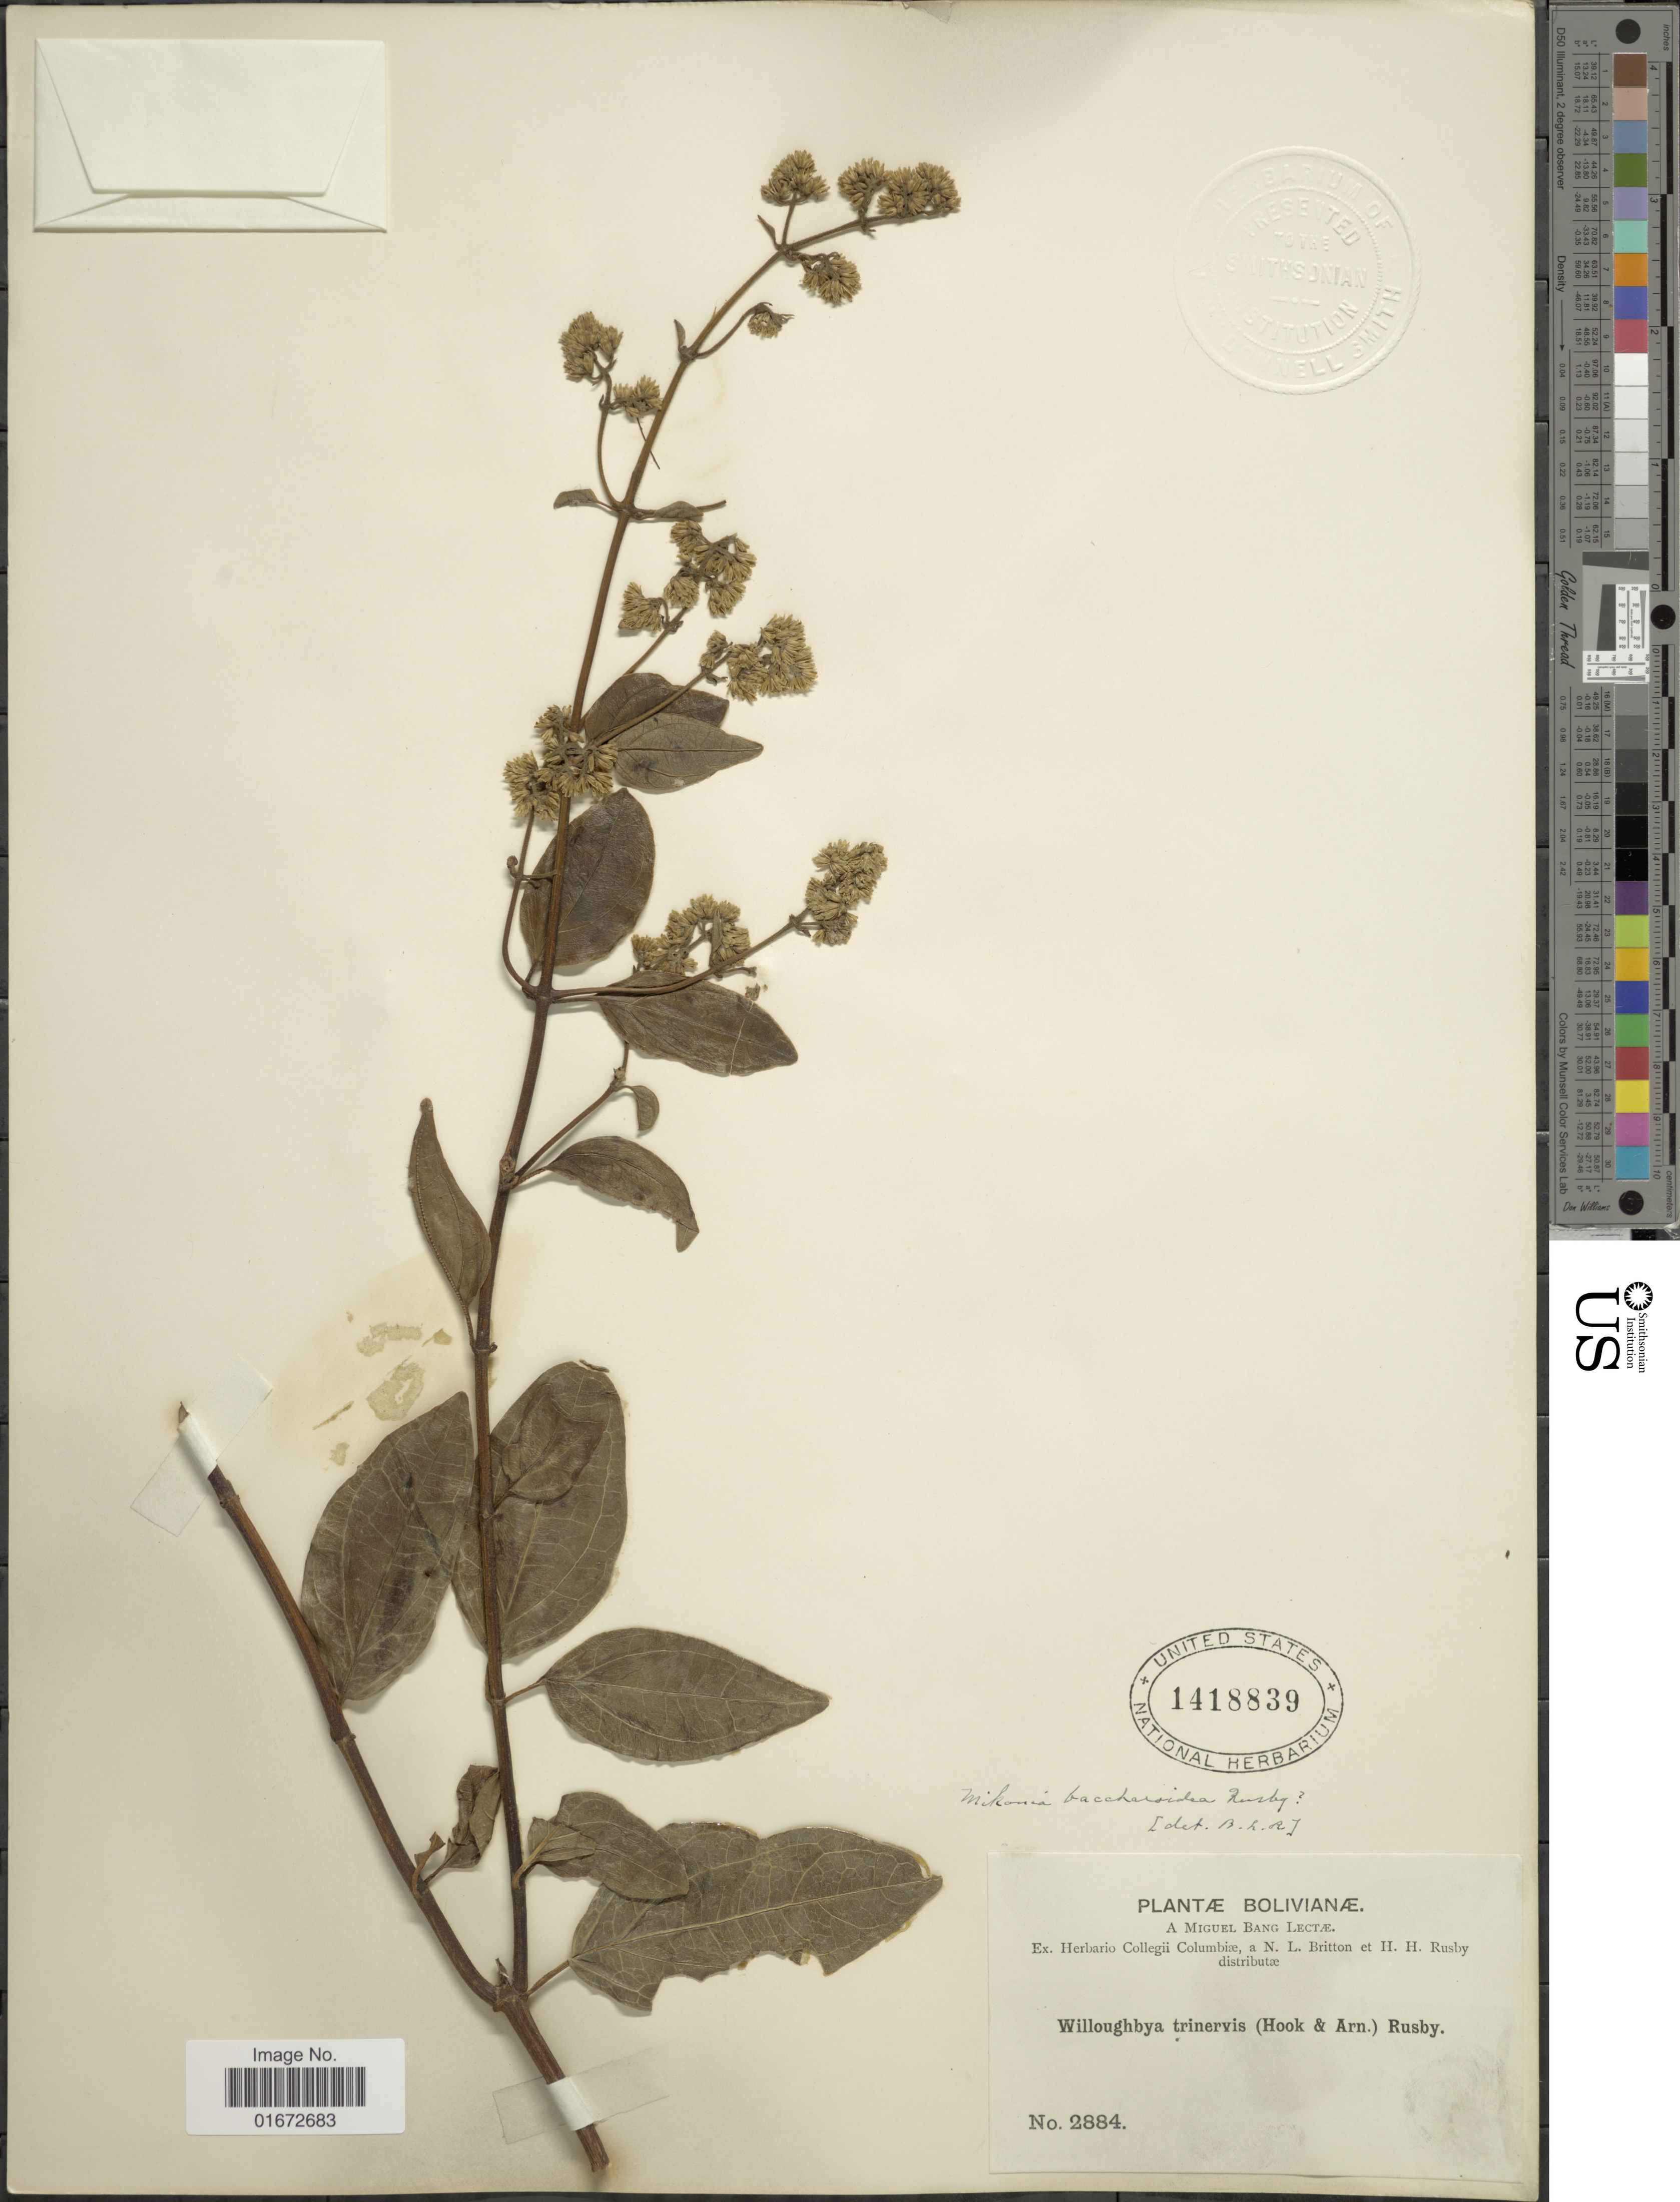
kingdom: Plantae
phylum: Tracheophyta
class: Magnoliopsida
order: Asterales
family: Asteraceae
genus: Mikania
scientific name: Mikania baccharoidea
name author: Rusby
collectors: M. Bang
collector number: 2884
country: Bolivia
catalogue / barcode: US 1418839